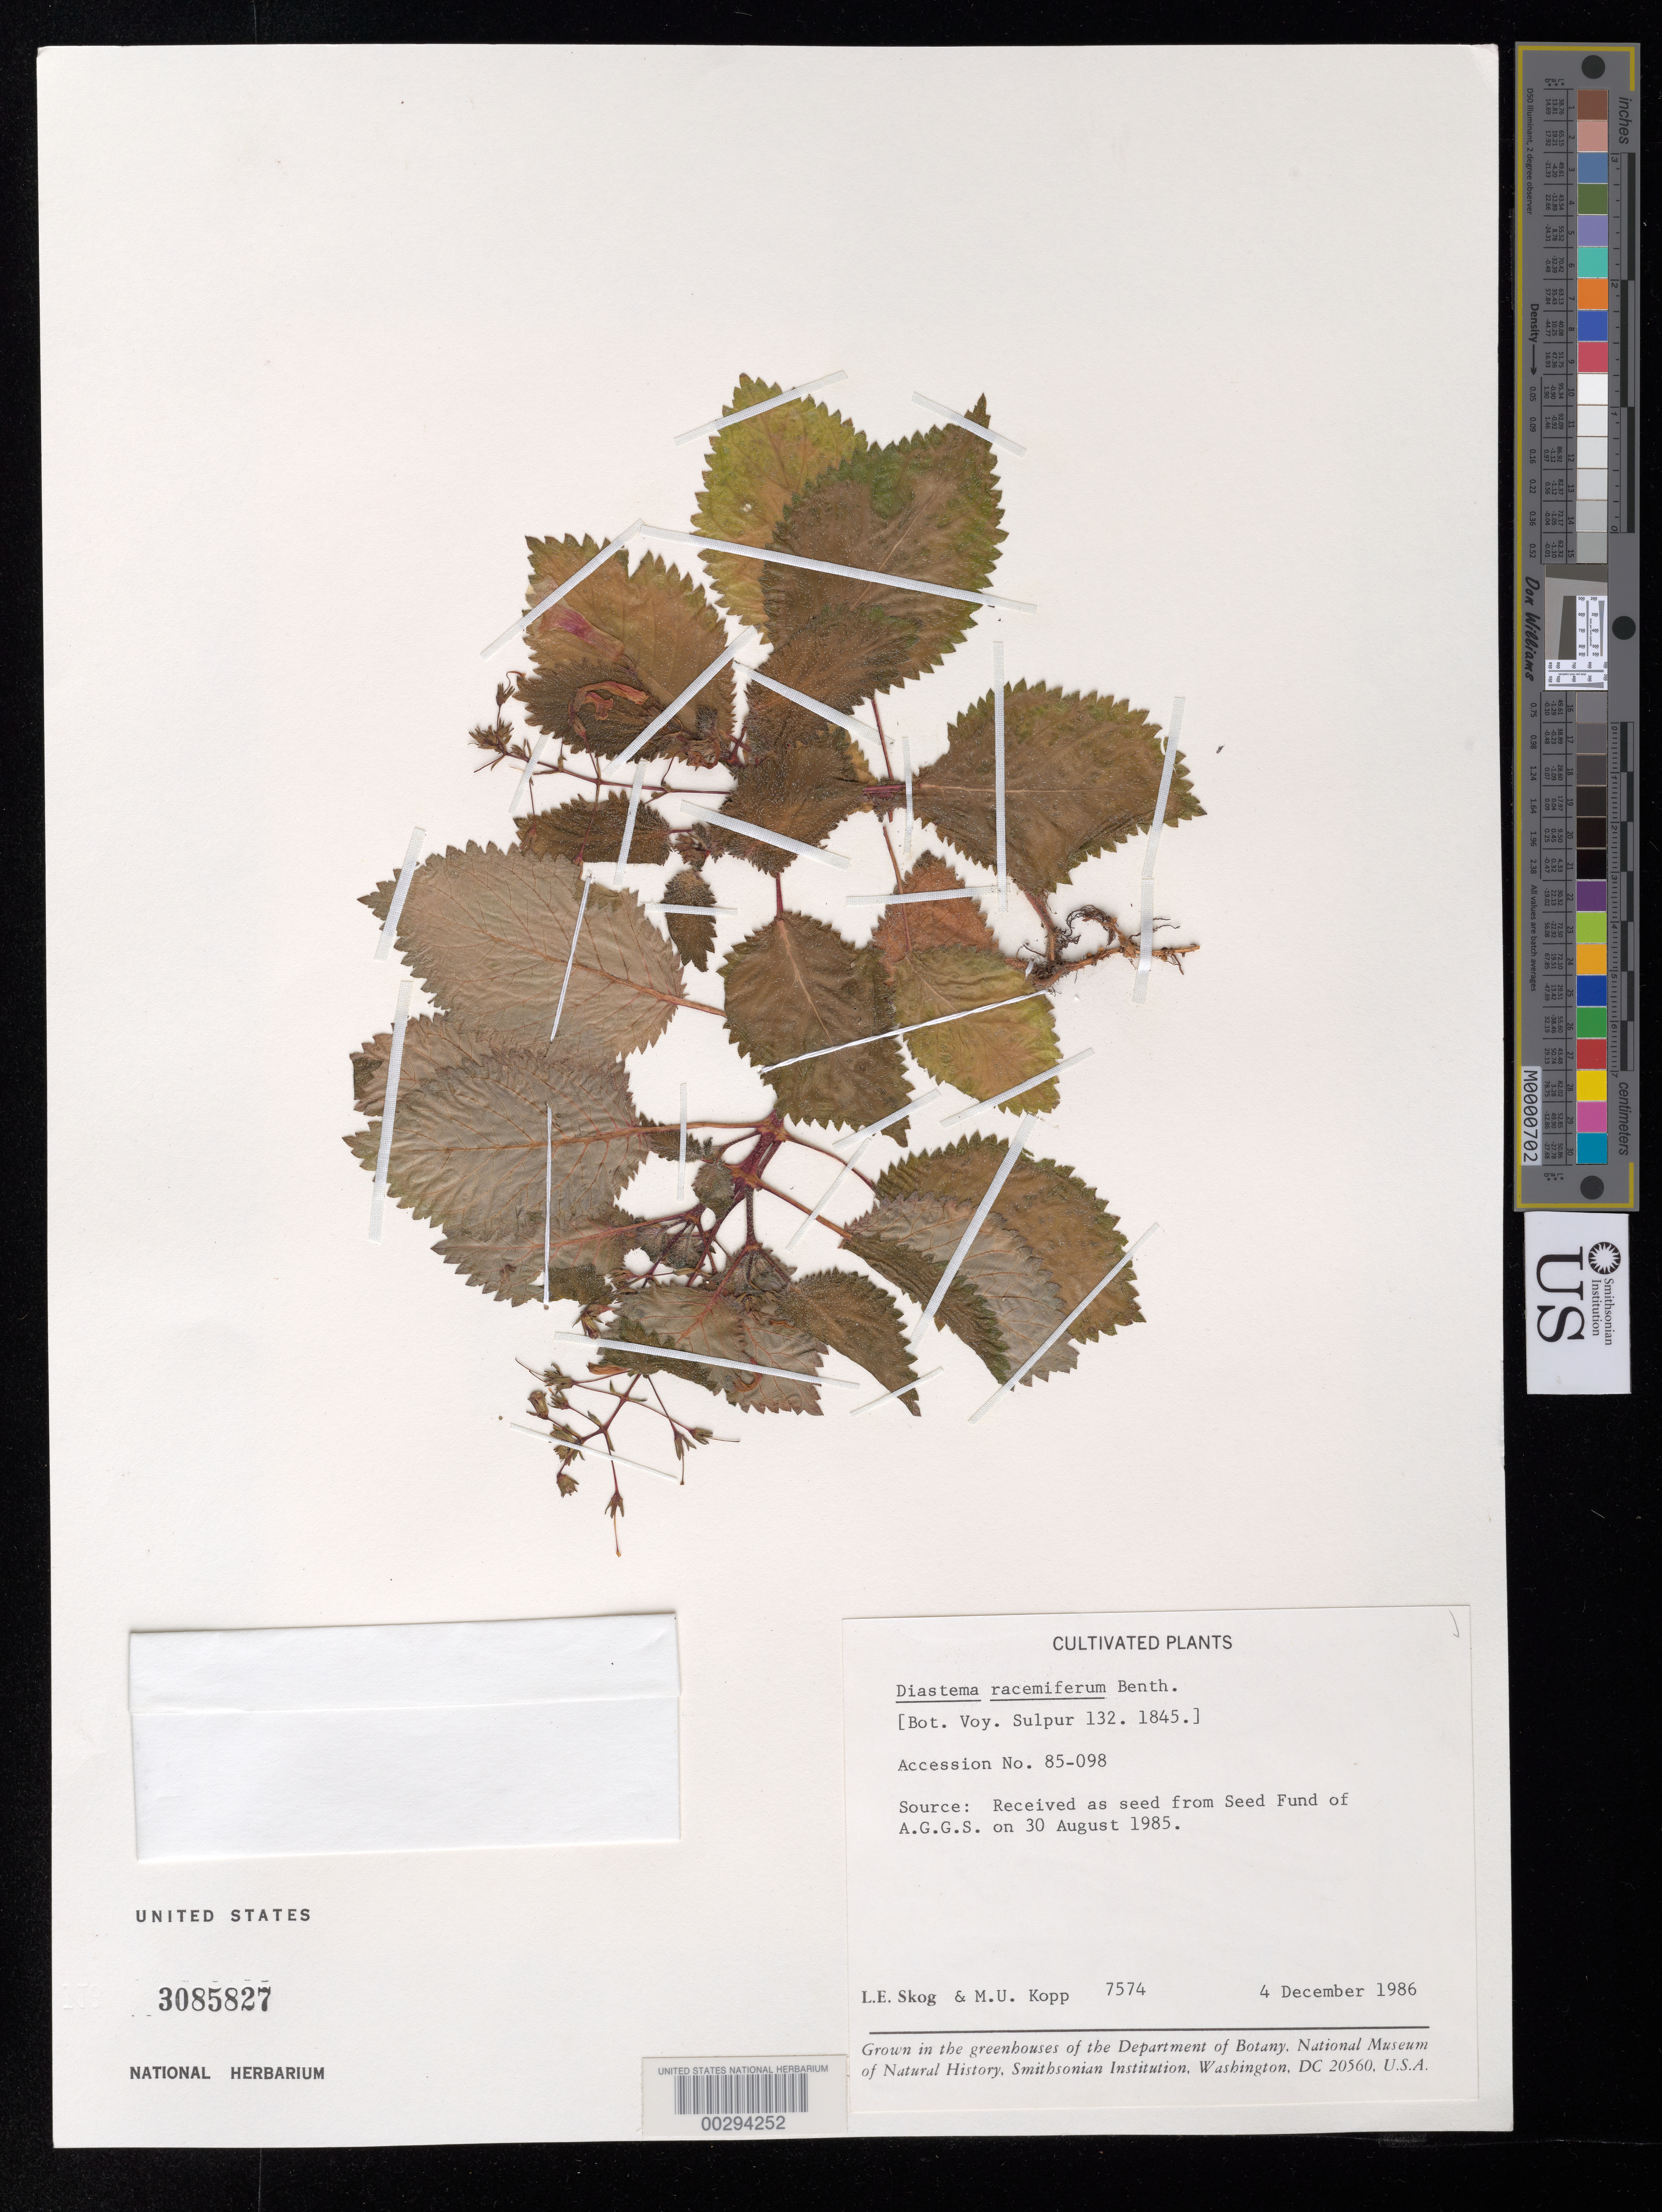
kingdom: Plantae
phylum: Tracheophyta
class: Magnoliopsida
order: Lamiales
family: Gesneriaceae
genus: Diastema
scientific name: Diastema racemiferum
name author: Benth.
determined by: Skog, Laurence E.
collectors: L. E. Skog & M. U. Kopp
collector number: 7574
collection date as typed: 04 Dec 1986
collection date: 1986-12-04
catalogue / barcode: US 3085827